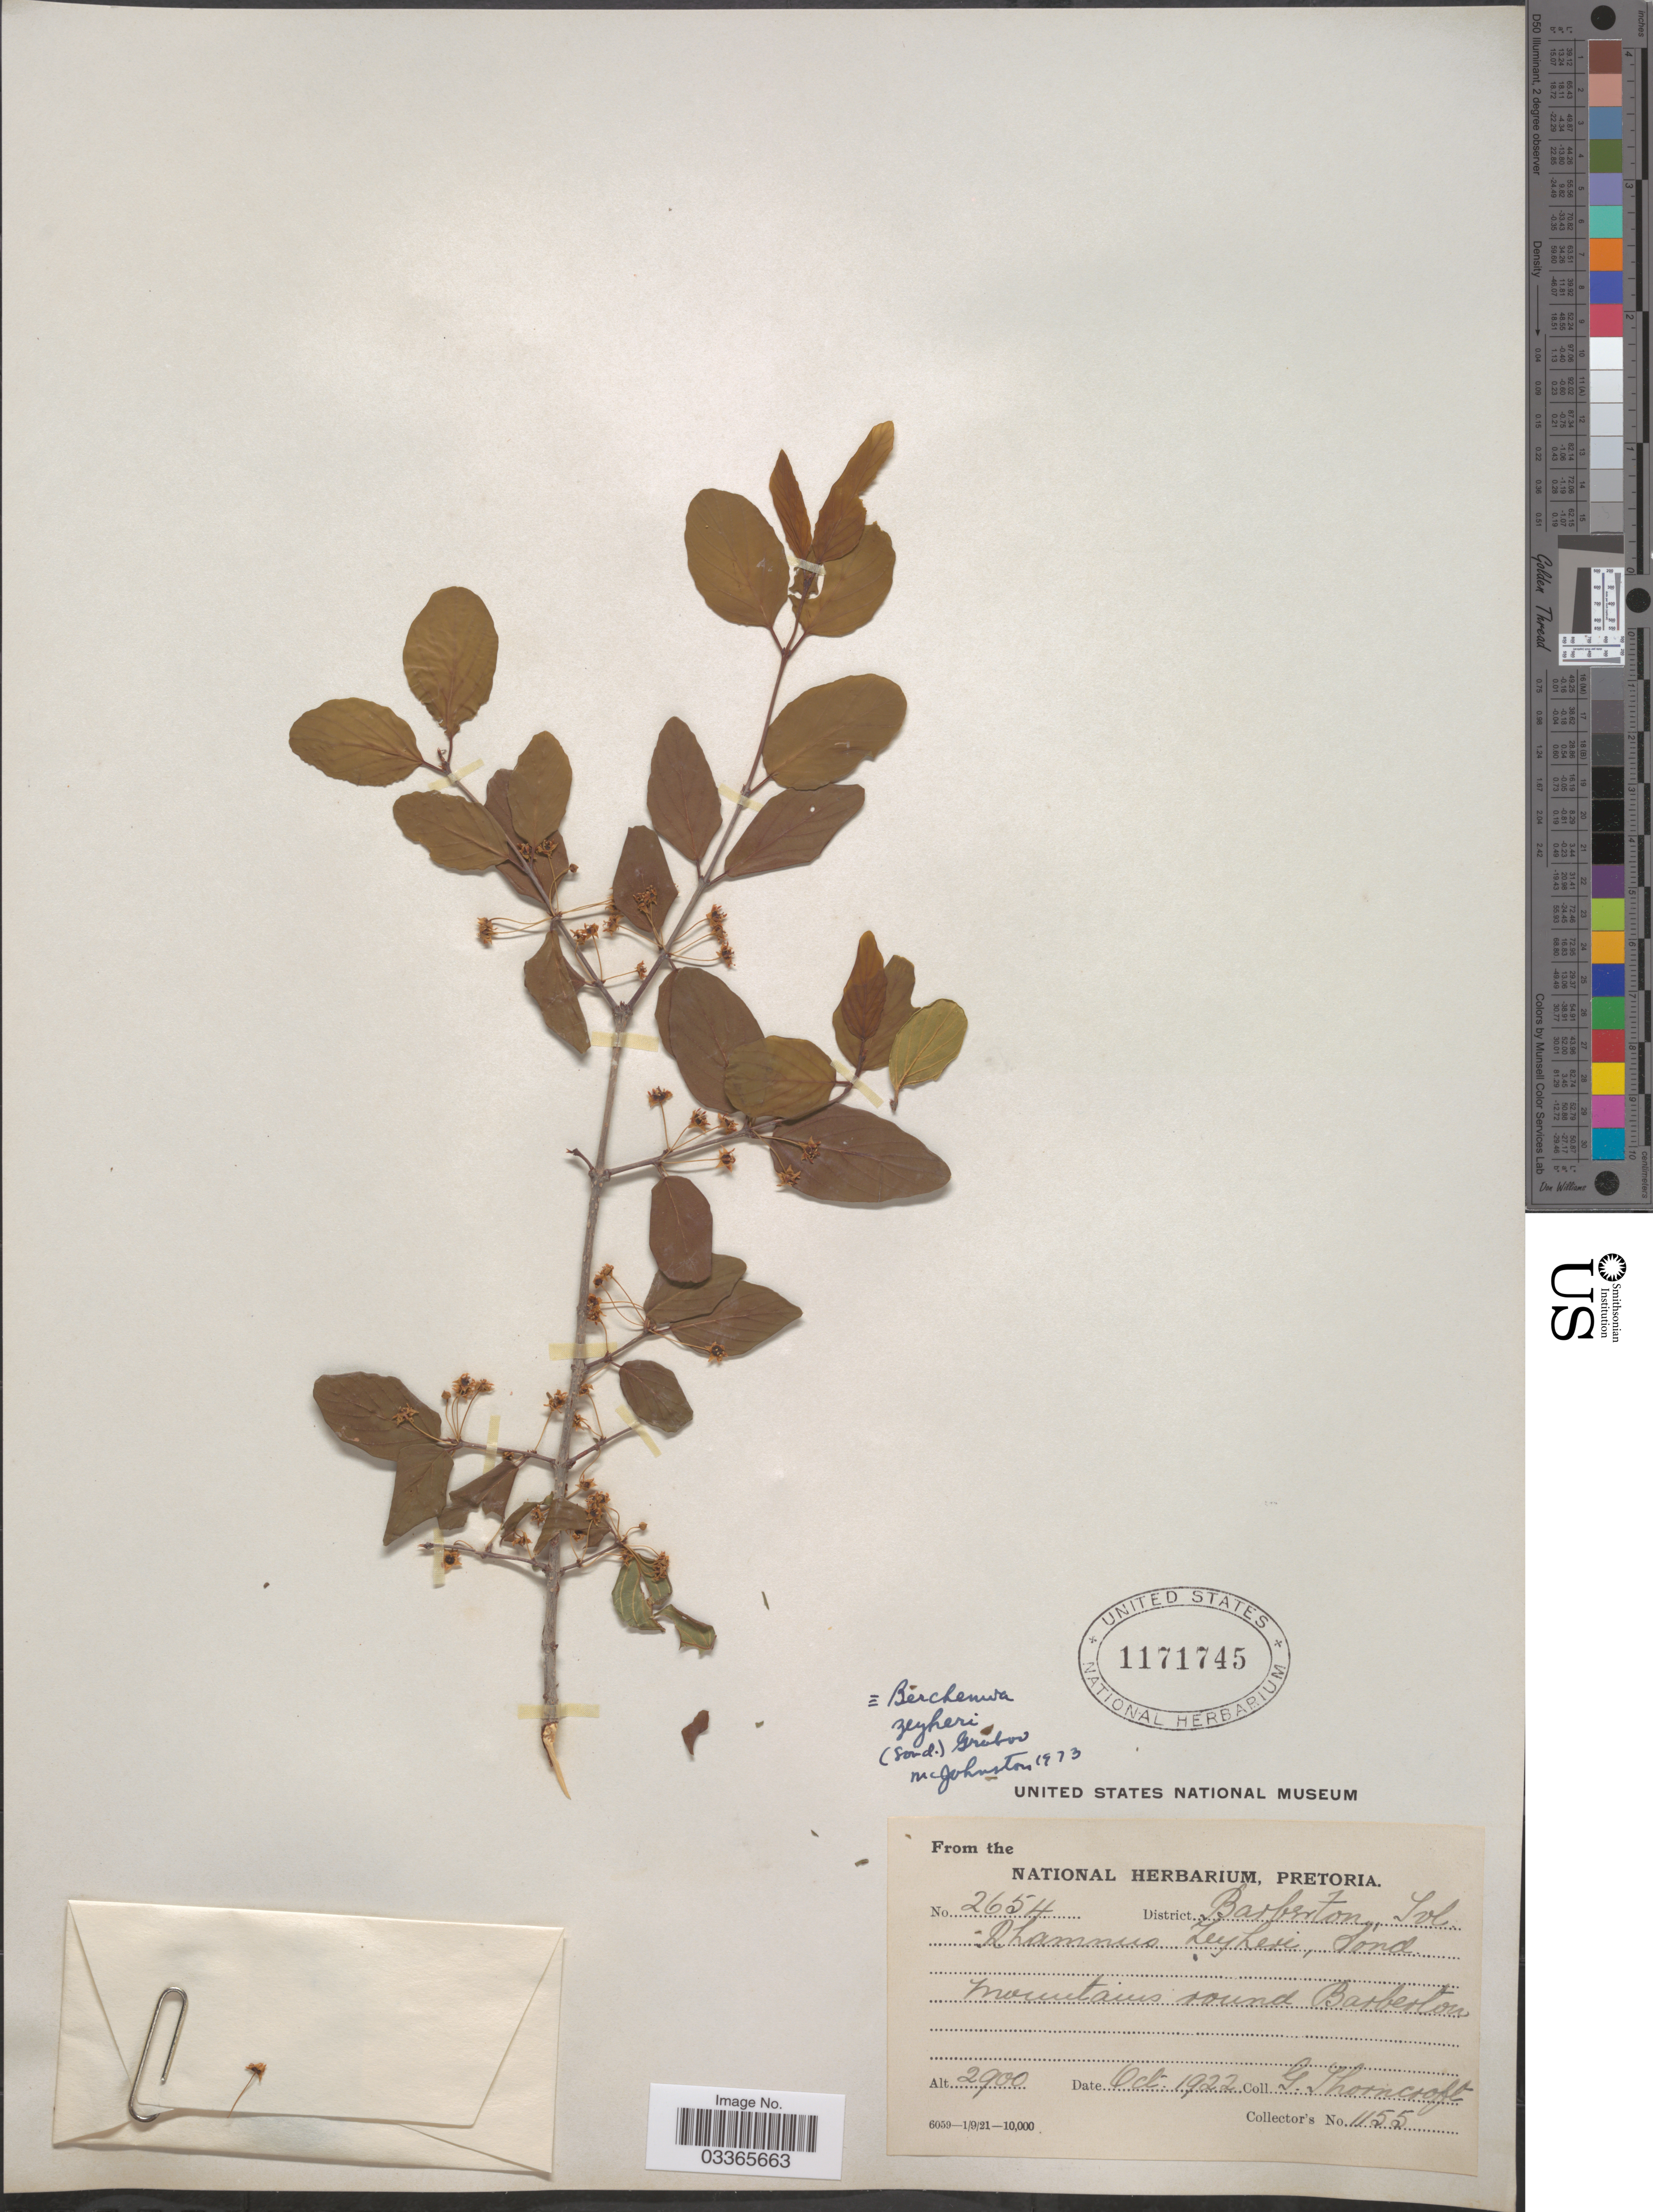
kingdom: Plantae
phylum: Tracheophyta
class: Magnoliopsida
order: Rosales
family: Rhamnaceae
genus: Phyllogeiton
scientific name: Phyllogeiton zeyheri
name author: (Sond.) Suess.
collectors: G. Thorncroft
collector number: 2654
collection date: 1922-10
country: South Africa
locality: District Barberton, Tvl. Mountains round Barberton.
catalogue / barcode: US 1171745